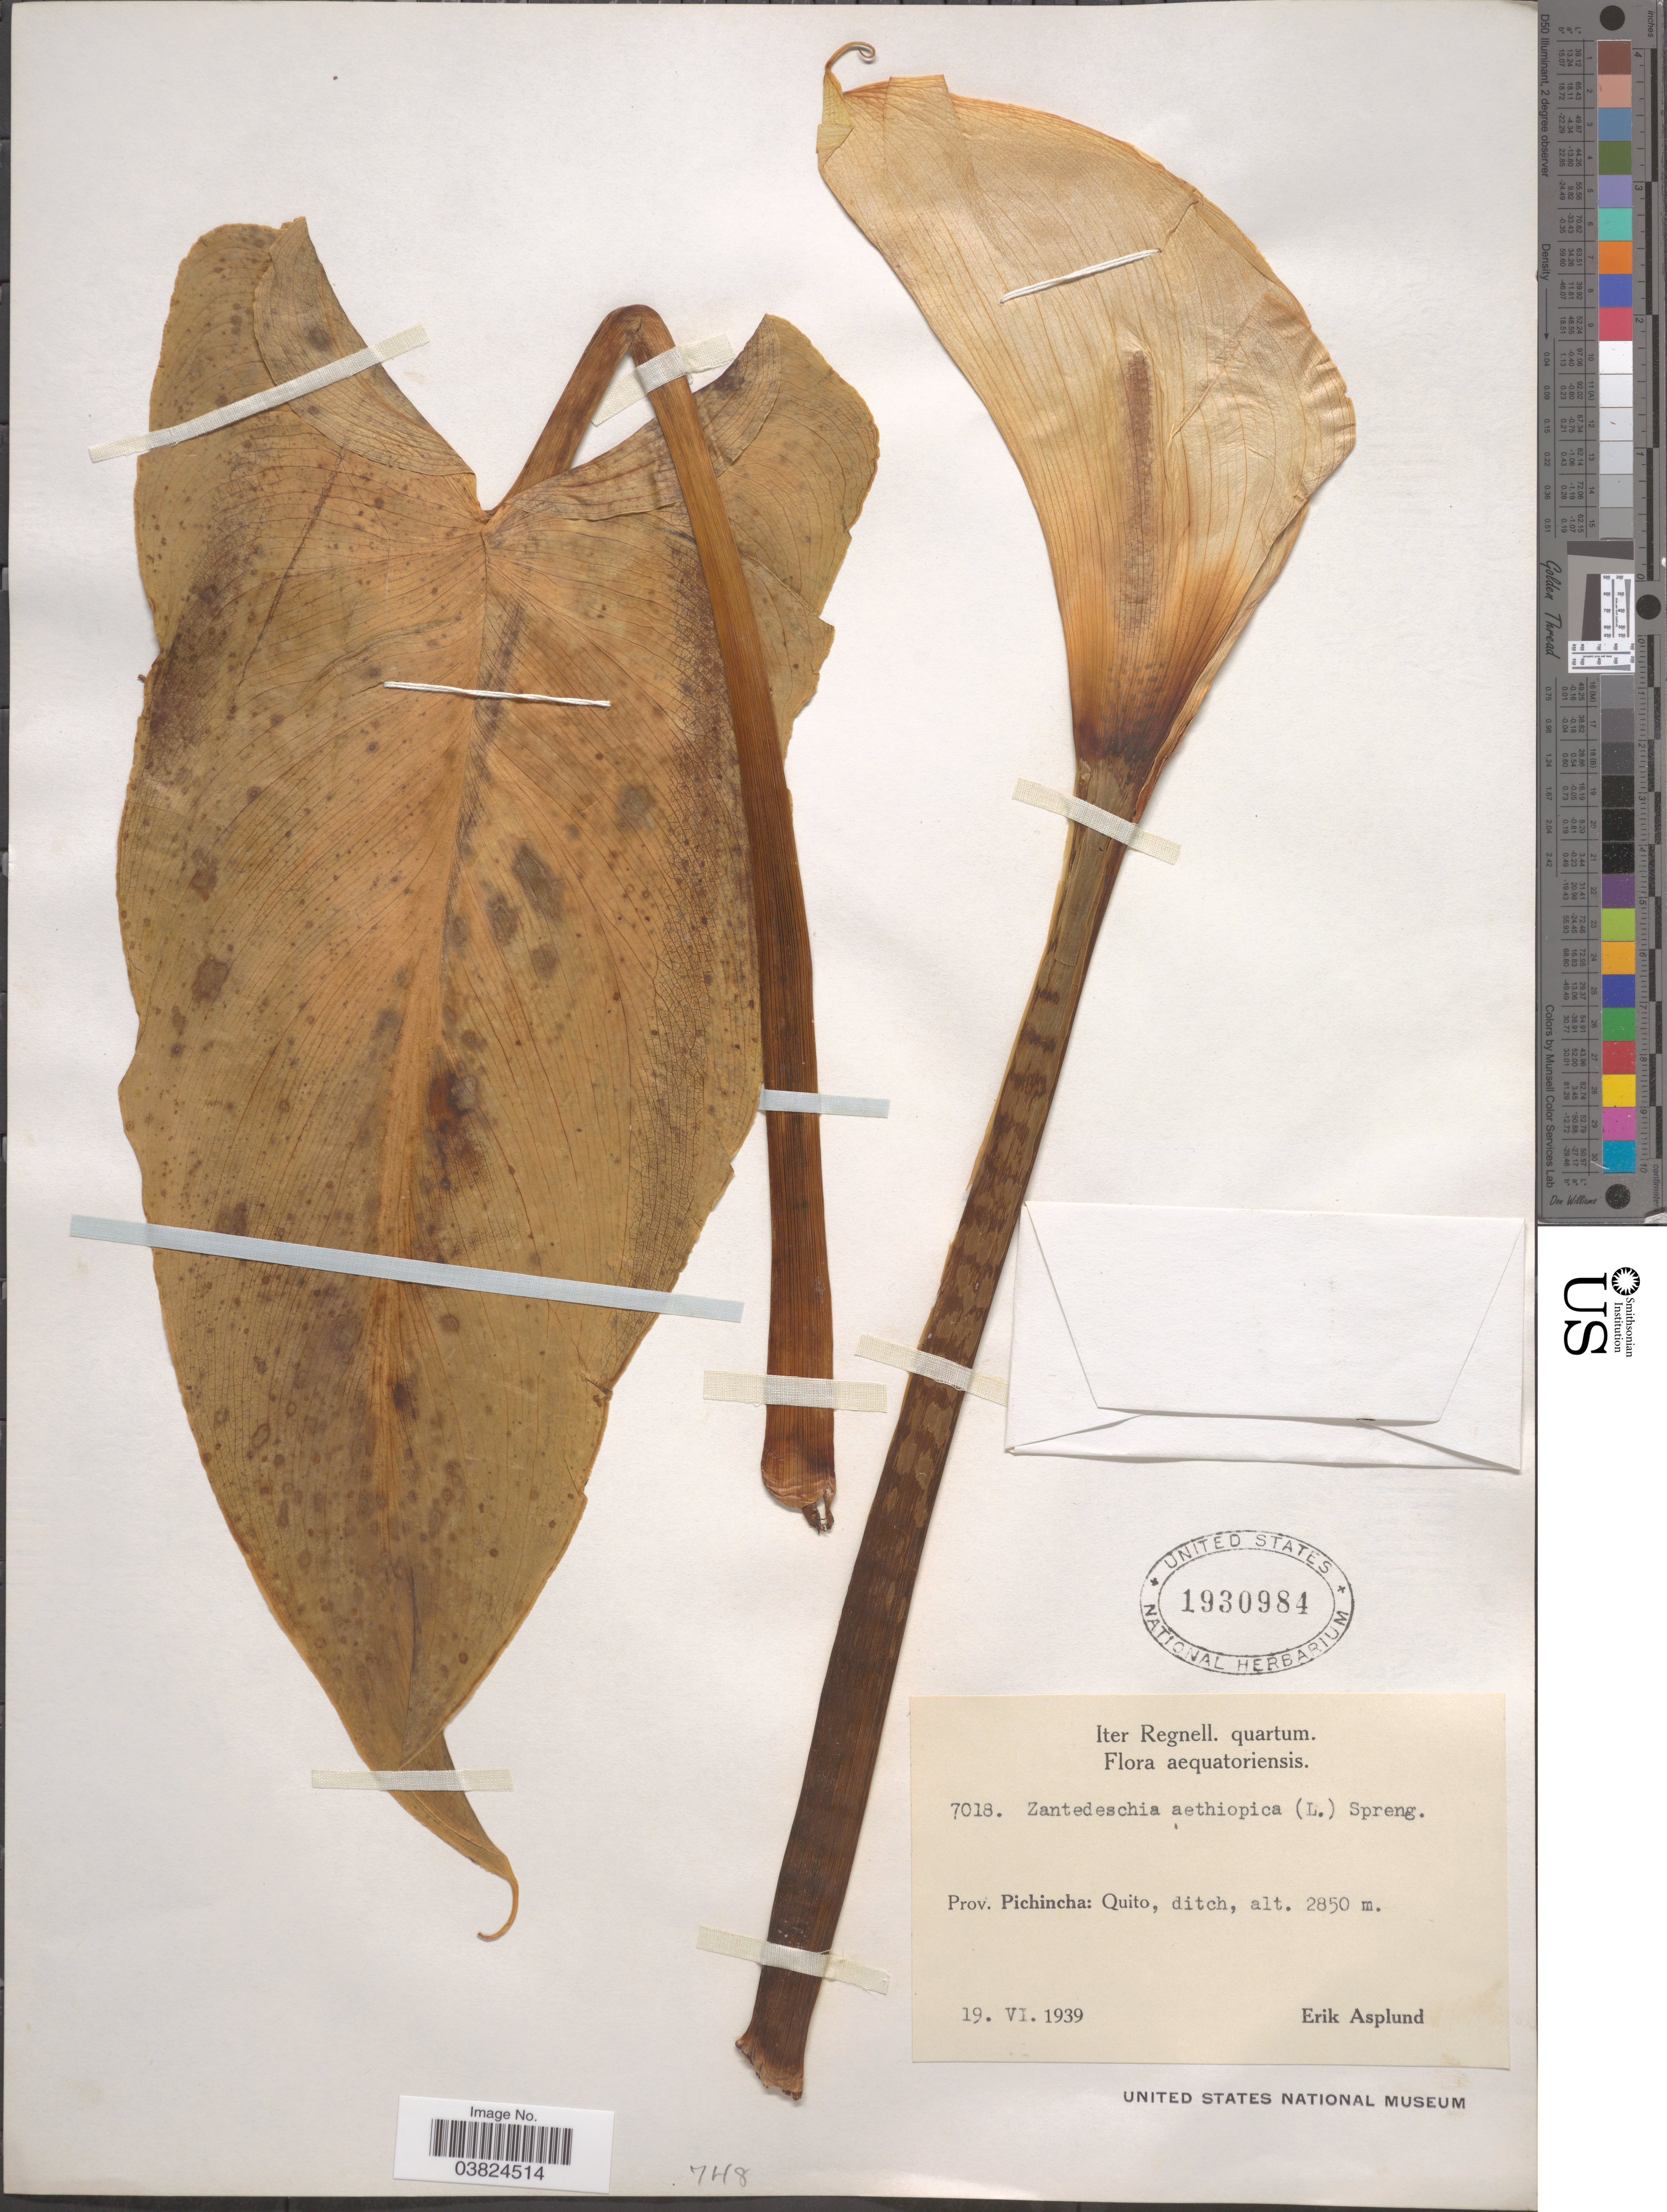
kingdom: Plantae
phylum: Tracheophyta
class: Liliopsida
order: Alismatales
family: Araceae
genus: Zantedeschia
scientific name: Zantedeschia aethiopica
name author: (L.) Spreng.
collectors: E. Asplund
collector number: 7018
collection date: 1939-06-19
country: Ecuador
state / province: Pichincha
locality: Quito, ditch.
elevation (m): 2850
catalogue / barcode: US 1930984